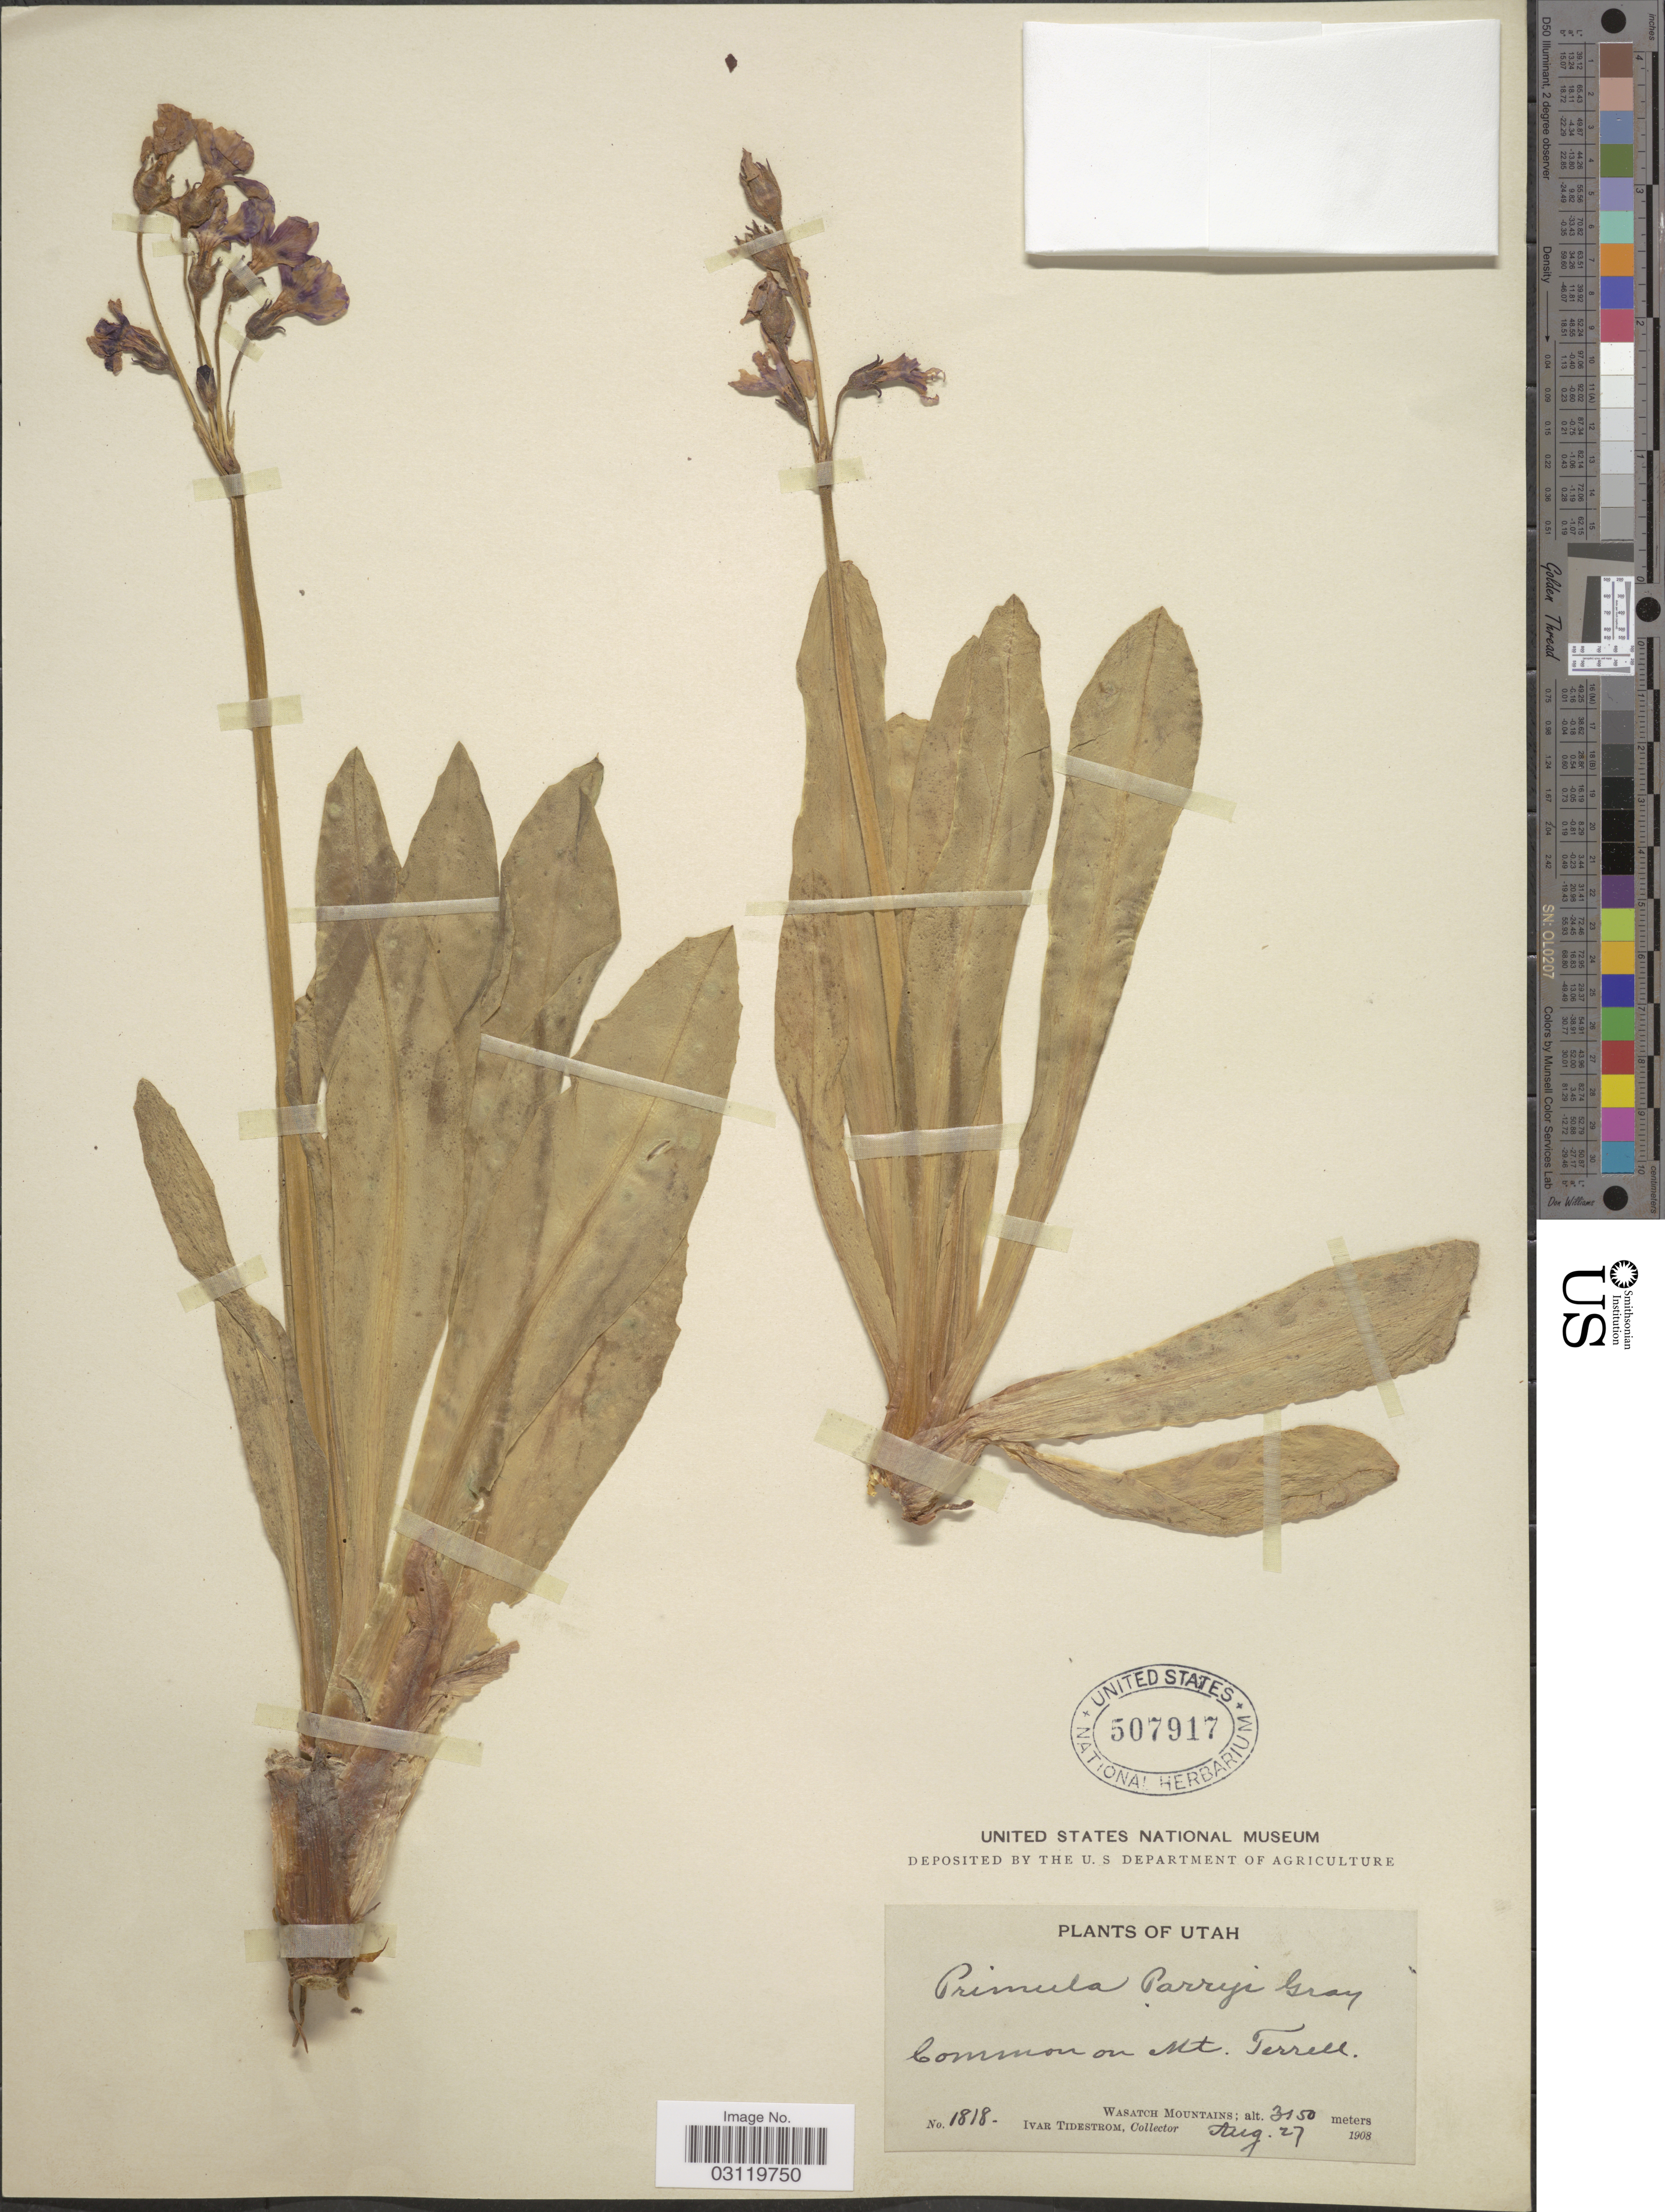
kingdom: Plantae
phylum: Tracheophyta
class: Magnoliopsida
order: Ericales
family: Primulaceae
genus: Primula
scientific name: Primula parryi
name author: A. Gray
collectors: I. F. Tidestrom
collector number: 1818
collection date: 1908-08-27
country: United States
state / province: Utah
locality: Common on Mt. Terrell, Wasatch Mountains.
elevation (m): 3150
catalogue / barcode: US 507917